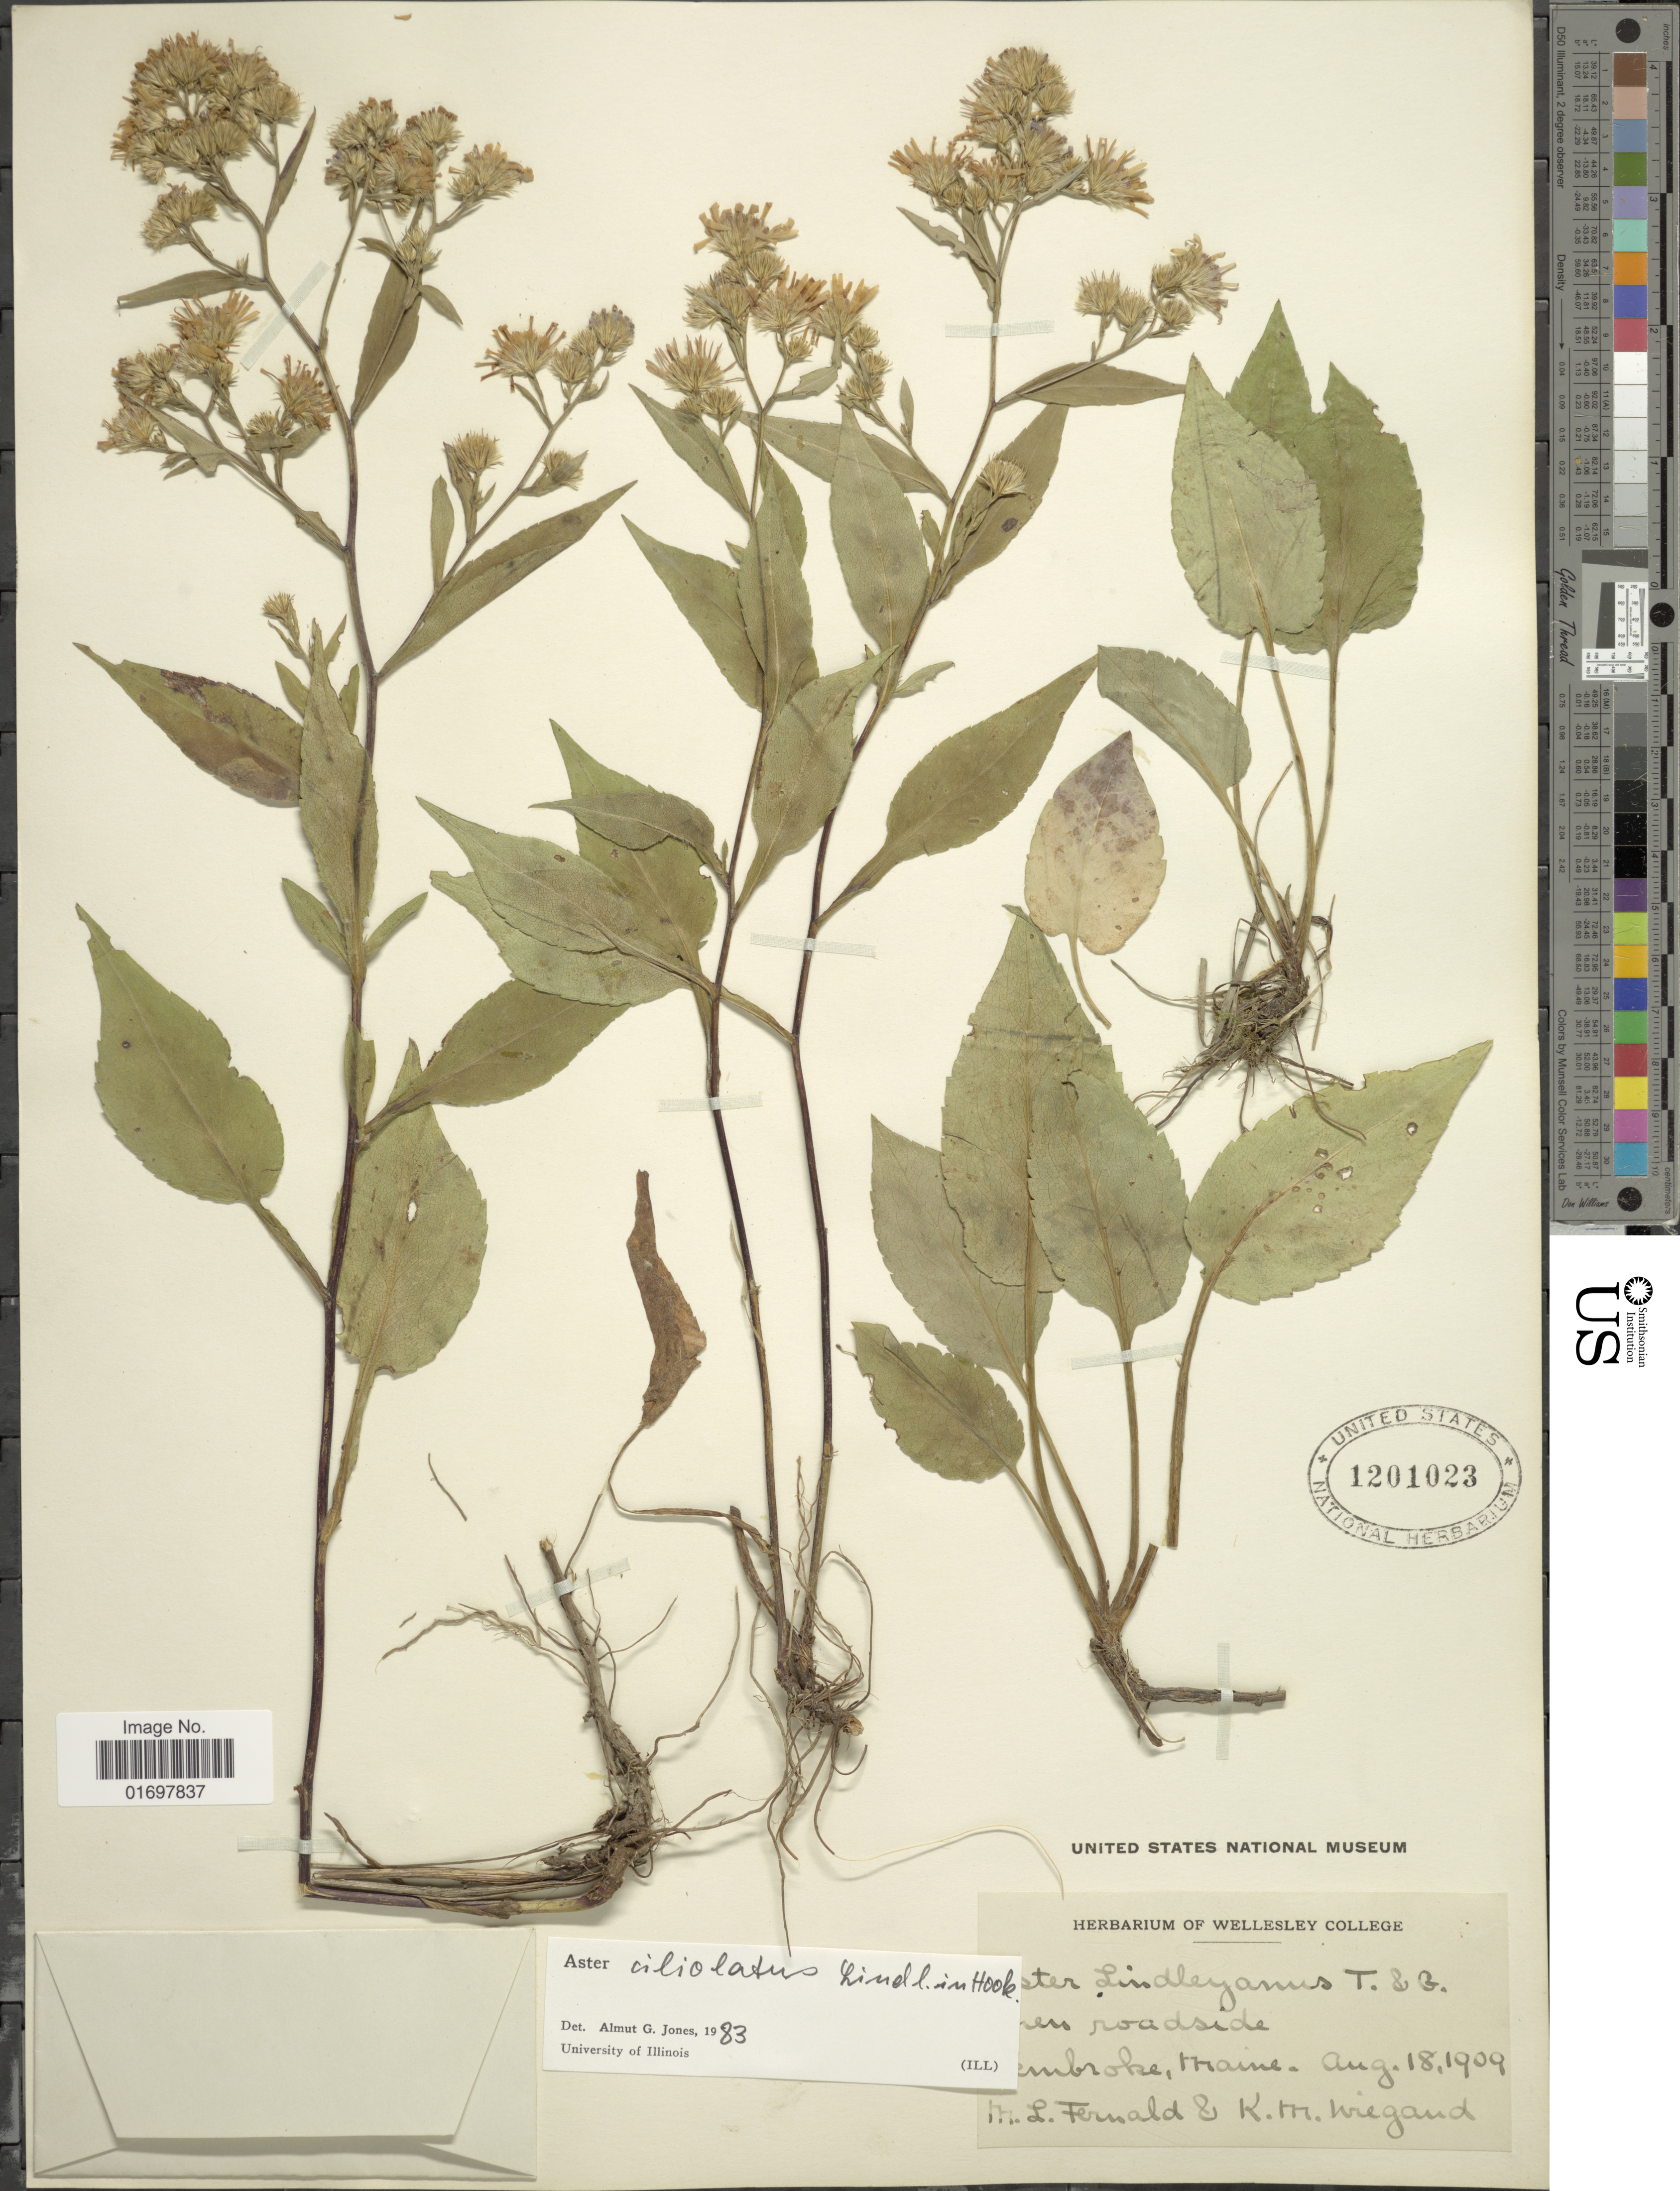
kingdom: Plantae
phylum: Tracheophyta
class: Magnoliopsida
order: Asterales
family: Asteraceae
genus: Symphyotrichum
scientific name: Symphyotrichum ciliolatum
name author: (Lindl.) Á. Löve & D. Löve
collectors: M. L. Fernald & K. M. Wiegand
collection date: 1909-08-18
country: United States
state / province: Maine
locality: Pembroke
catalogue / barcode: US 1201023